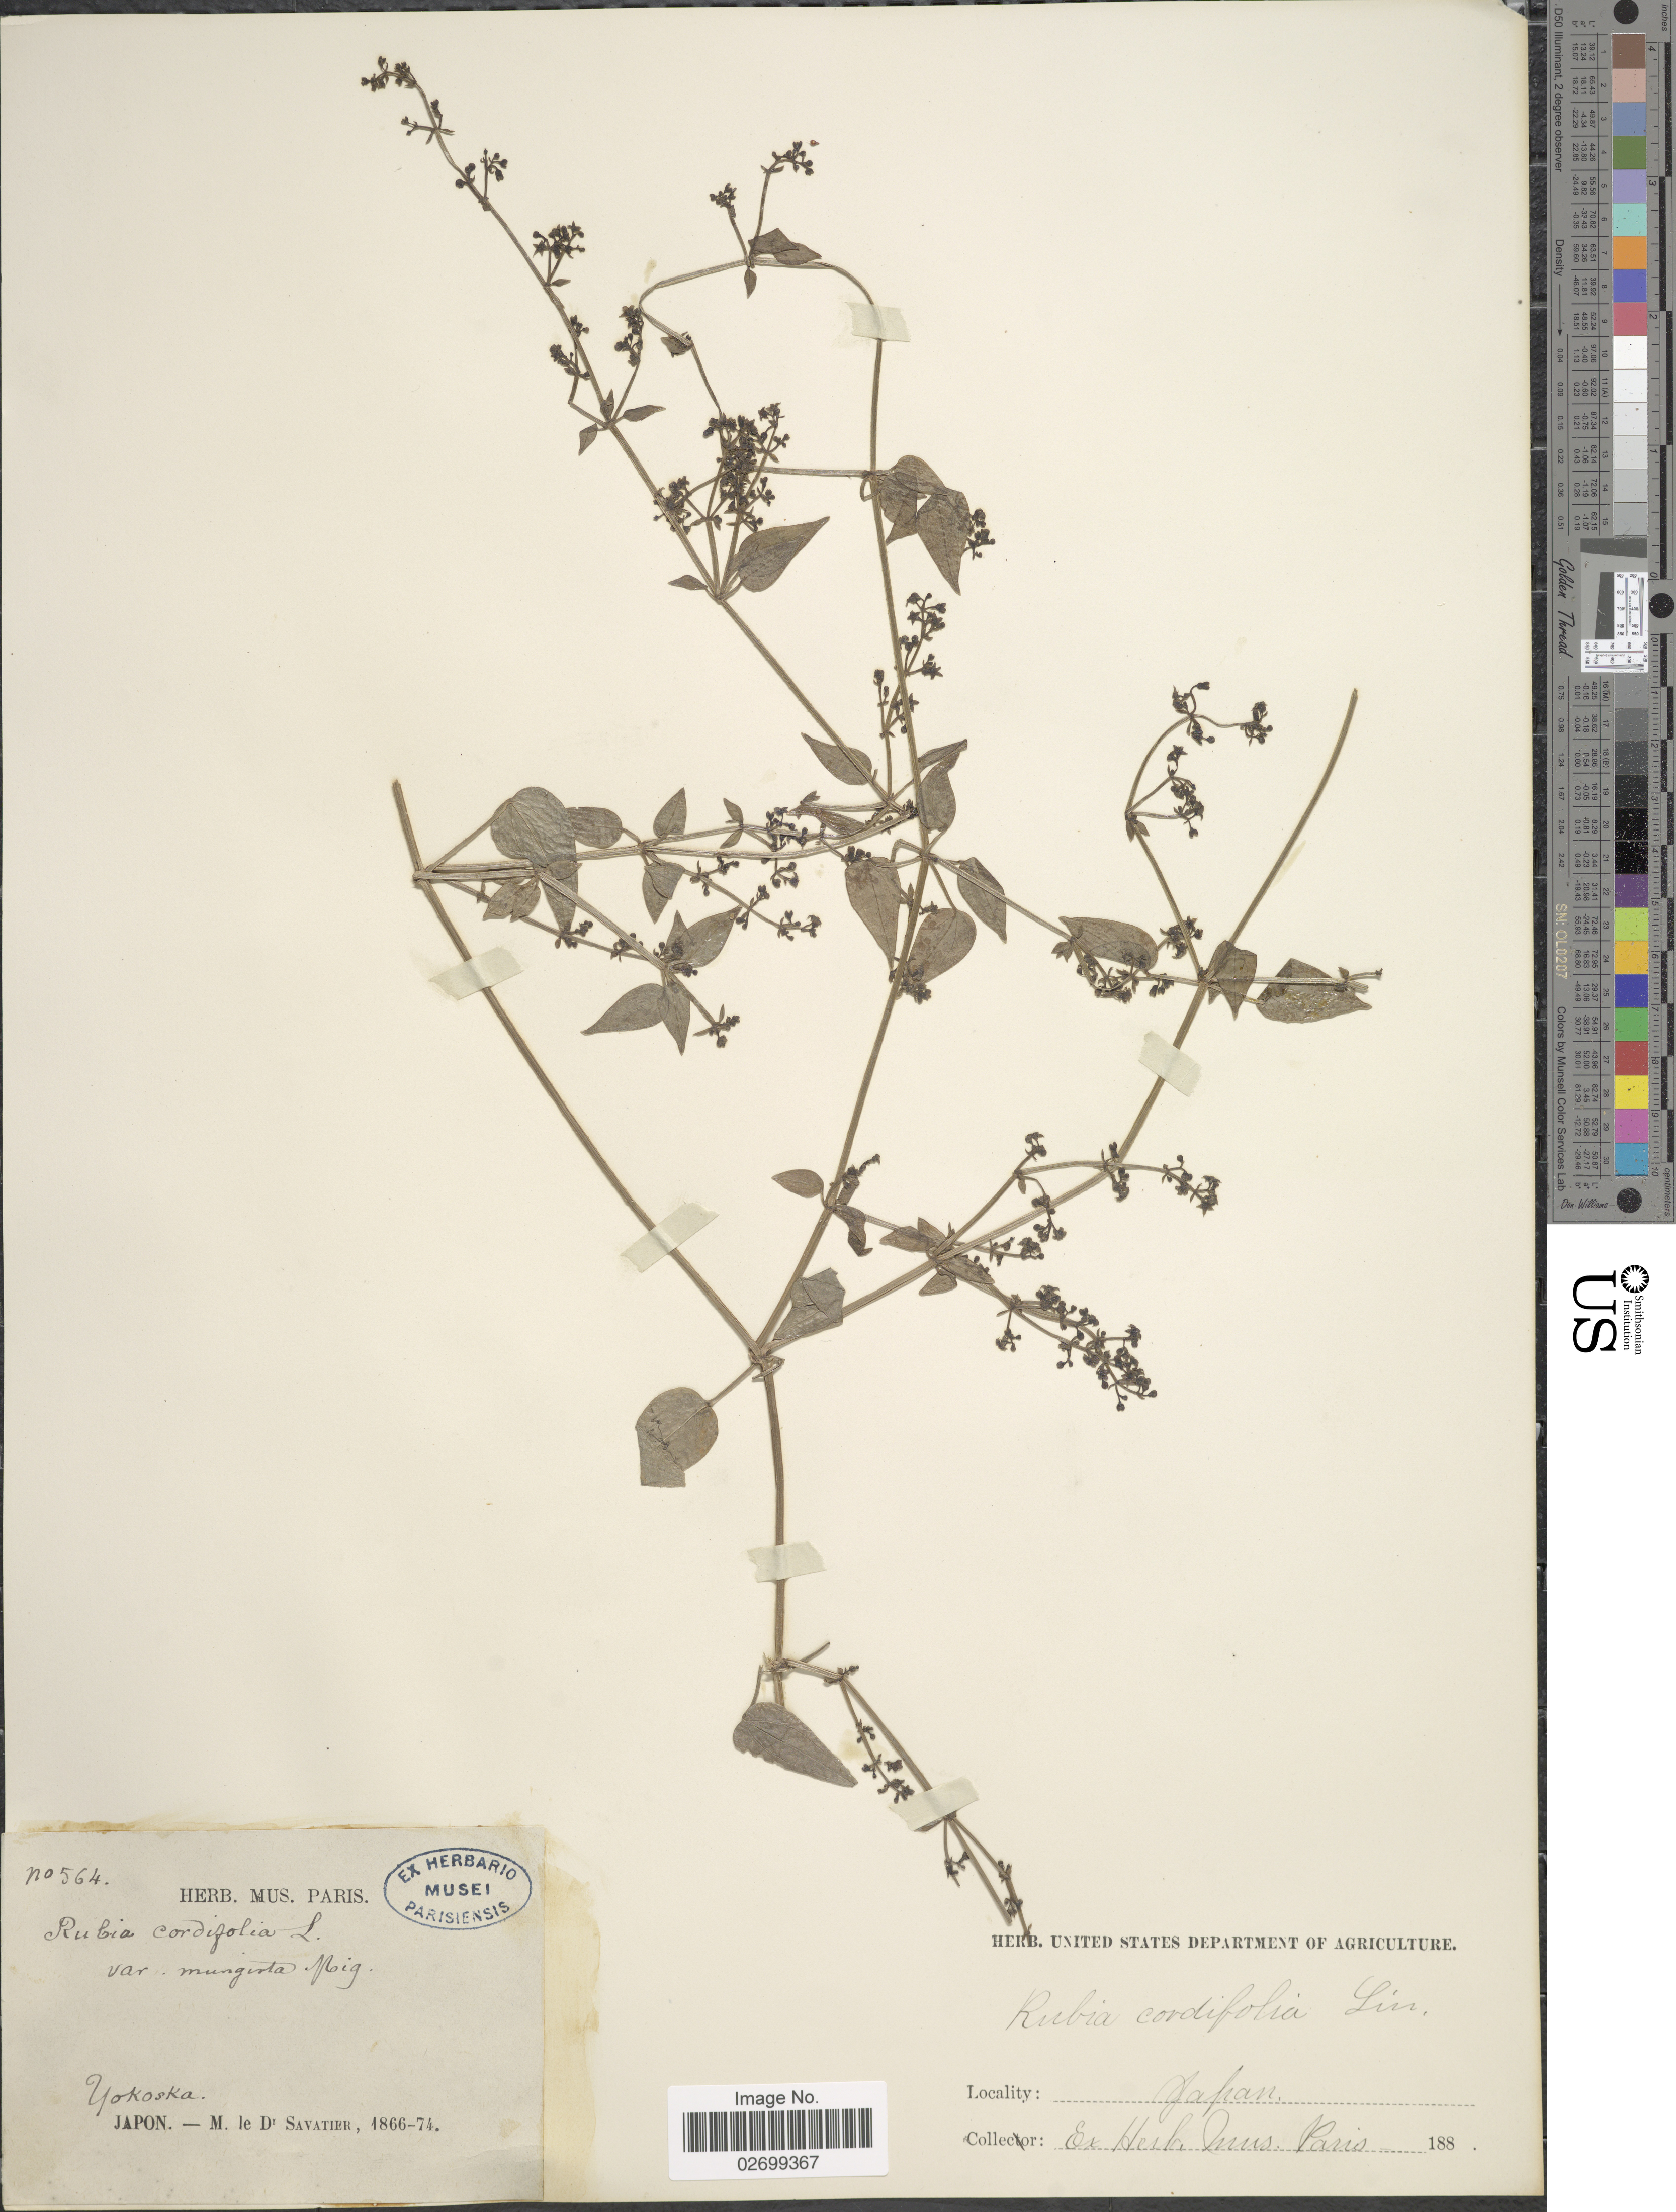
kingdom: Plantae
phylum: Tracheophyta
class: Magnoliopsida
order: Gentianales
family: Rubiaceae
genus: Rubia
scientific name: Rubia akane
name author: Nakai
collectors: Savatier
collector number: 564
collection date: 1866/1874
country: Japan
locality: Yokoska, Japon